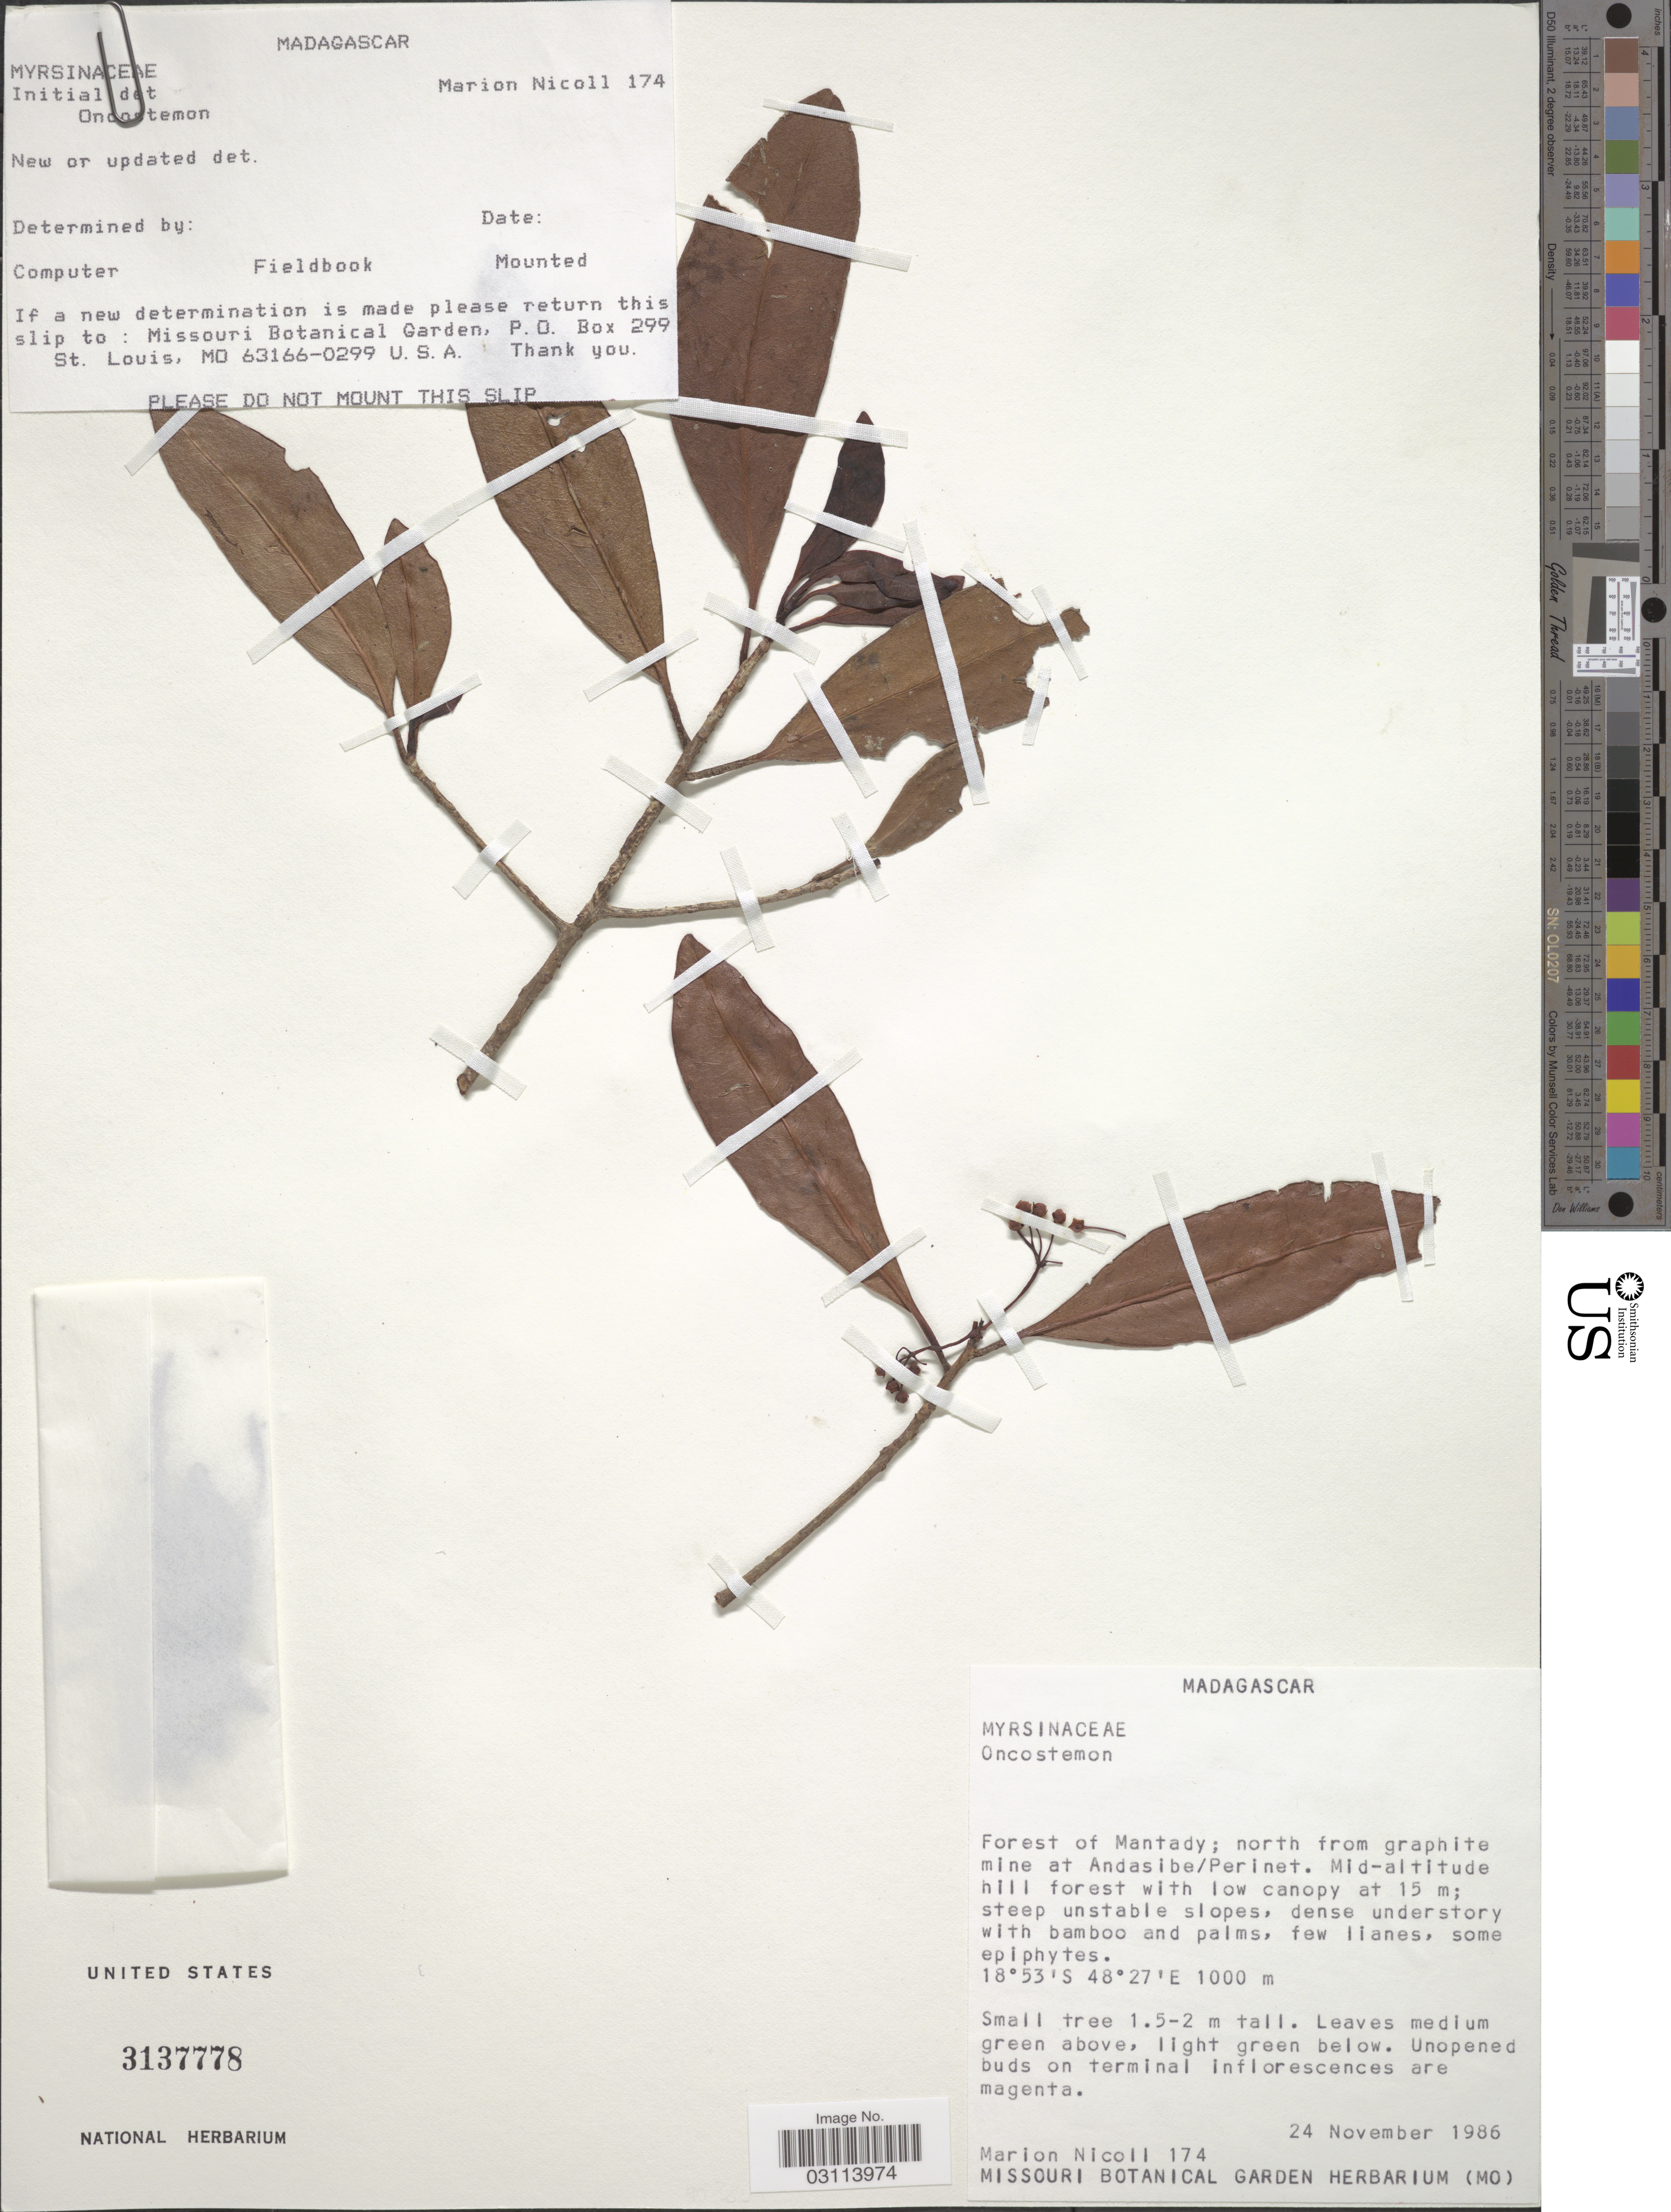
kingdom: Plantae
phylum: Tracheophyta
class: Magnoliopsida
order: Ericales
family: Primulaceae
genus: Oncostemon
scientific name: Oncostemon sp.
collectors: M. F. Nicoll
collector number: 174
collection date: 1986-11-24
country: Madagascar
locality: Forest of Mantady; north from graphite mine at Andasibe/Perinet.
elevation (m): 1000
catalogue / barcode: US 3137778